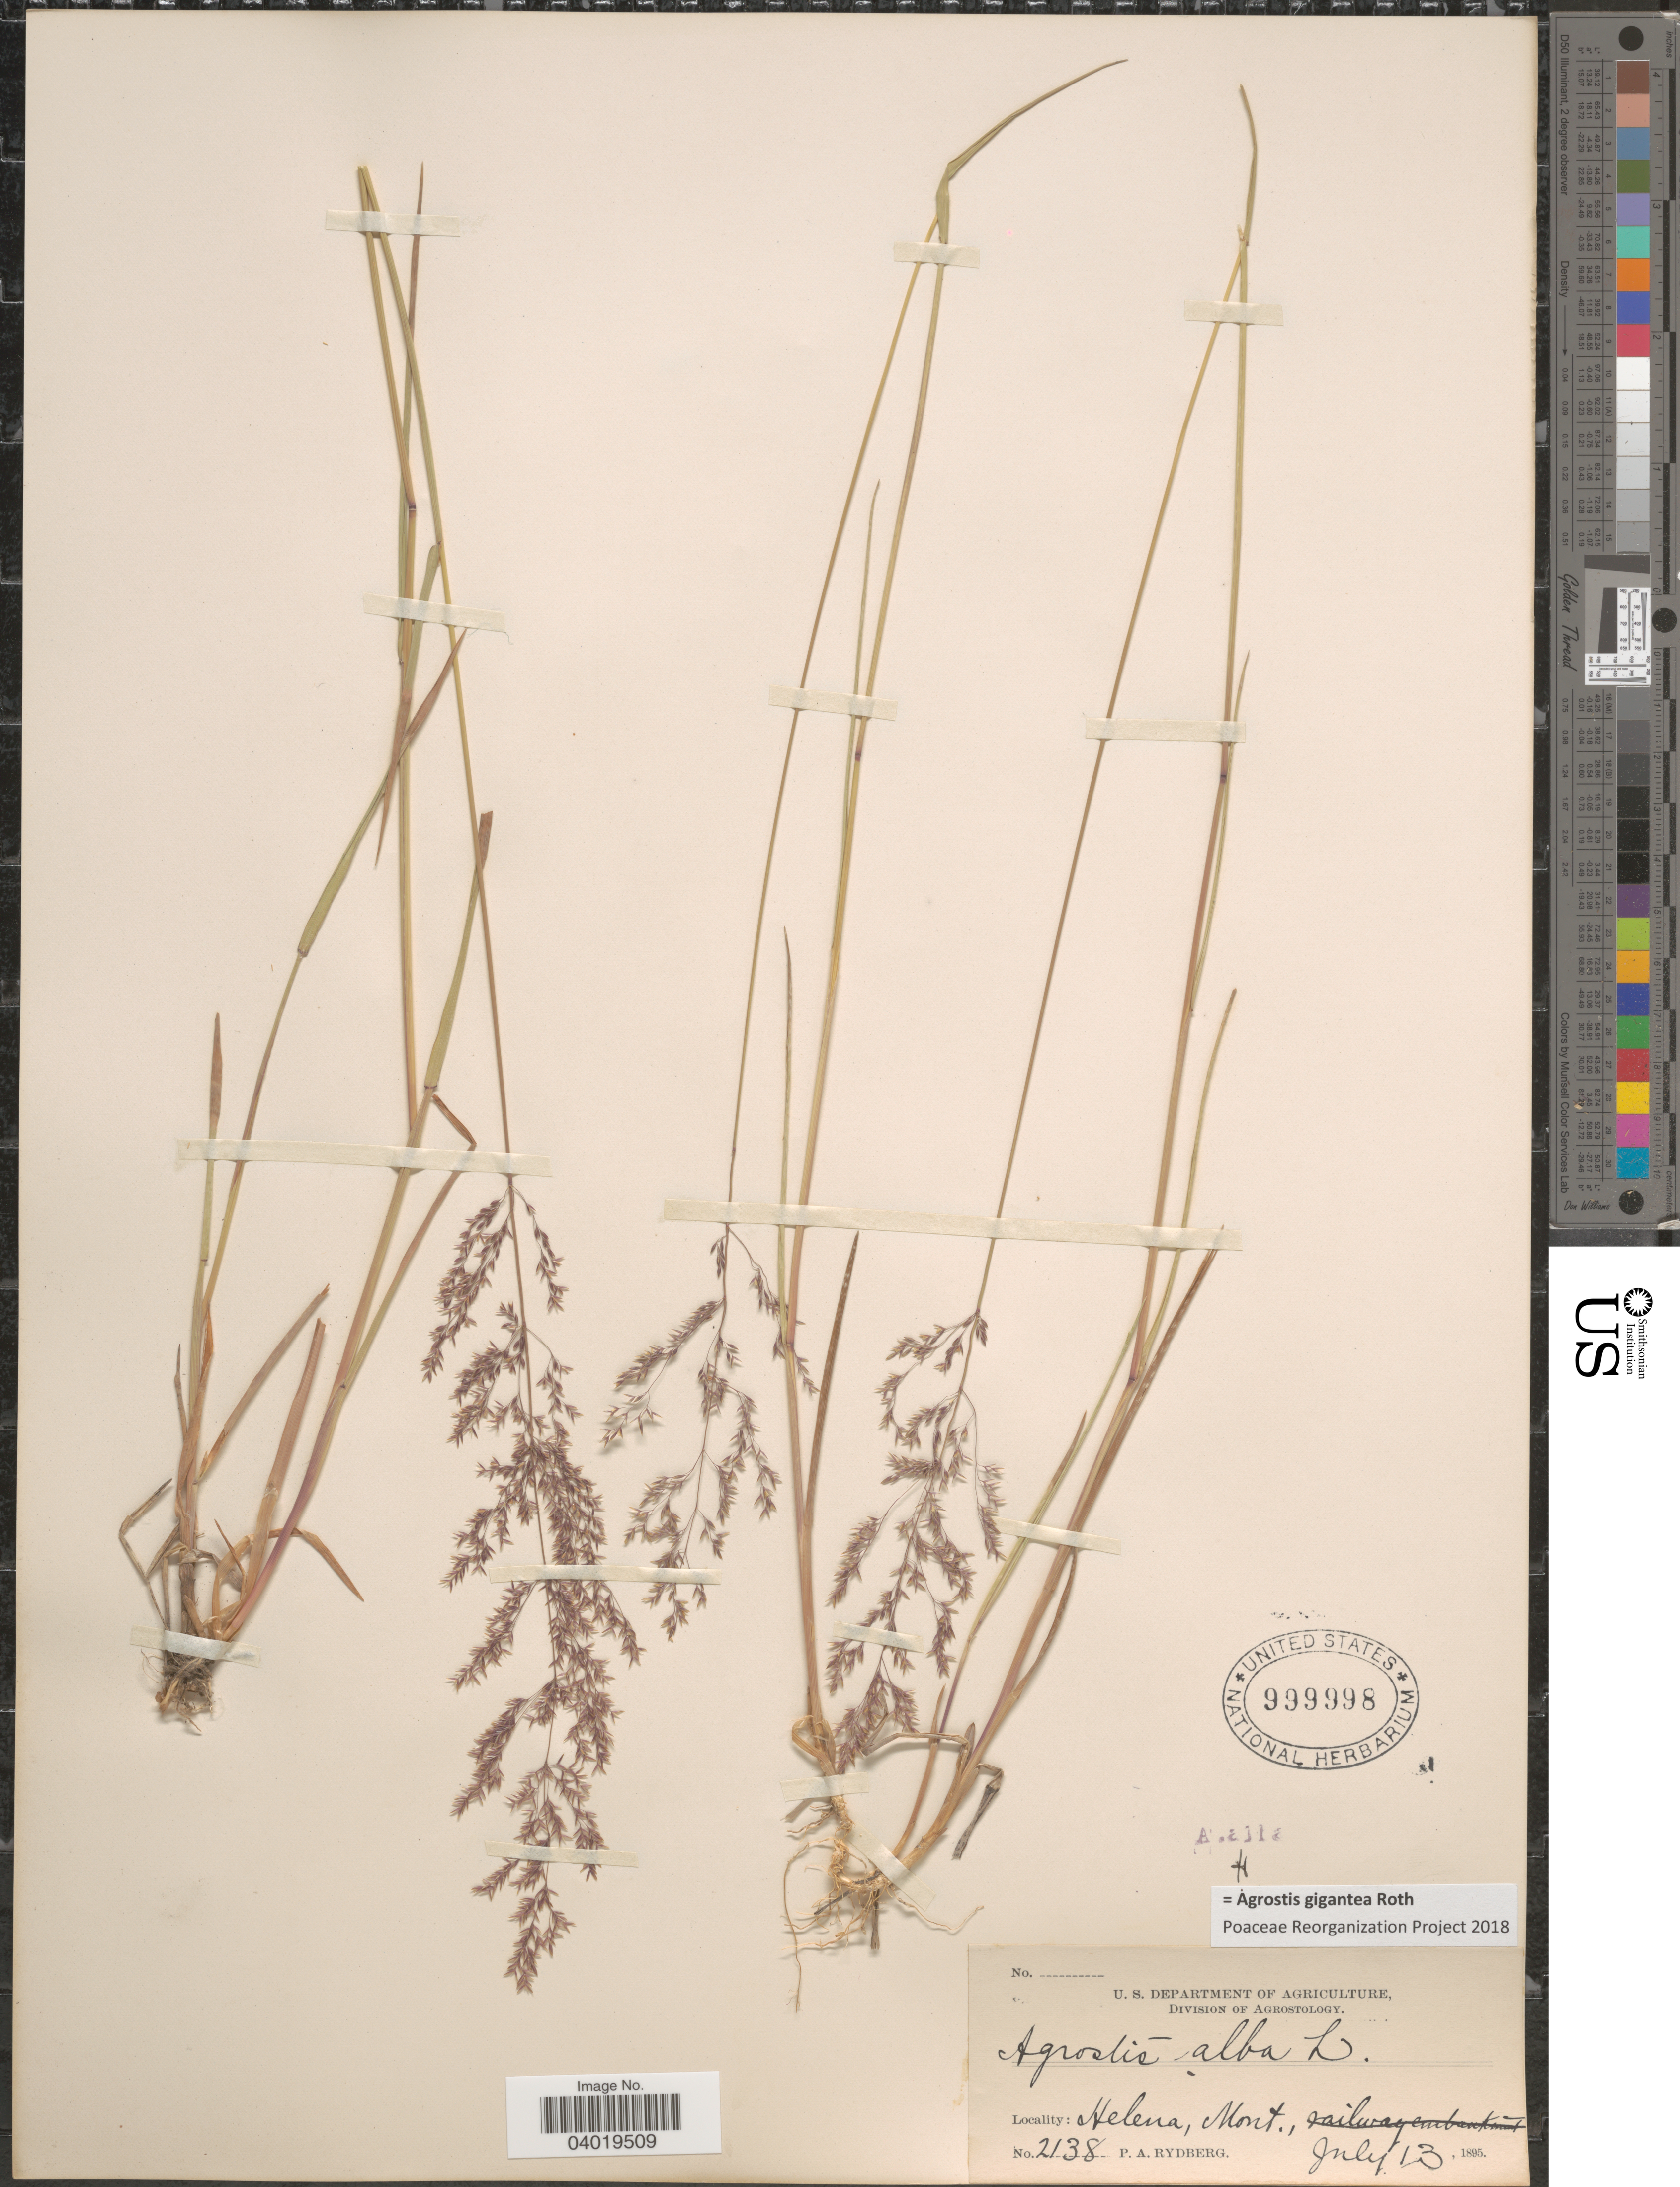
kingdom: Plantae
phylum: Tracheophyta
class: Liliopsida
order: Poales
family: Poaceae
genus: Agrostis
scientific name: Agrostis gigantea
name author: Roth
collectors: P. A. Rydberg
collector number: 2138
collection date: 1895-07-13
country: United States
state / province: Montana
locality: Helena, Mont.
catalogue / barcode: US 999998